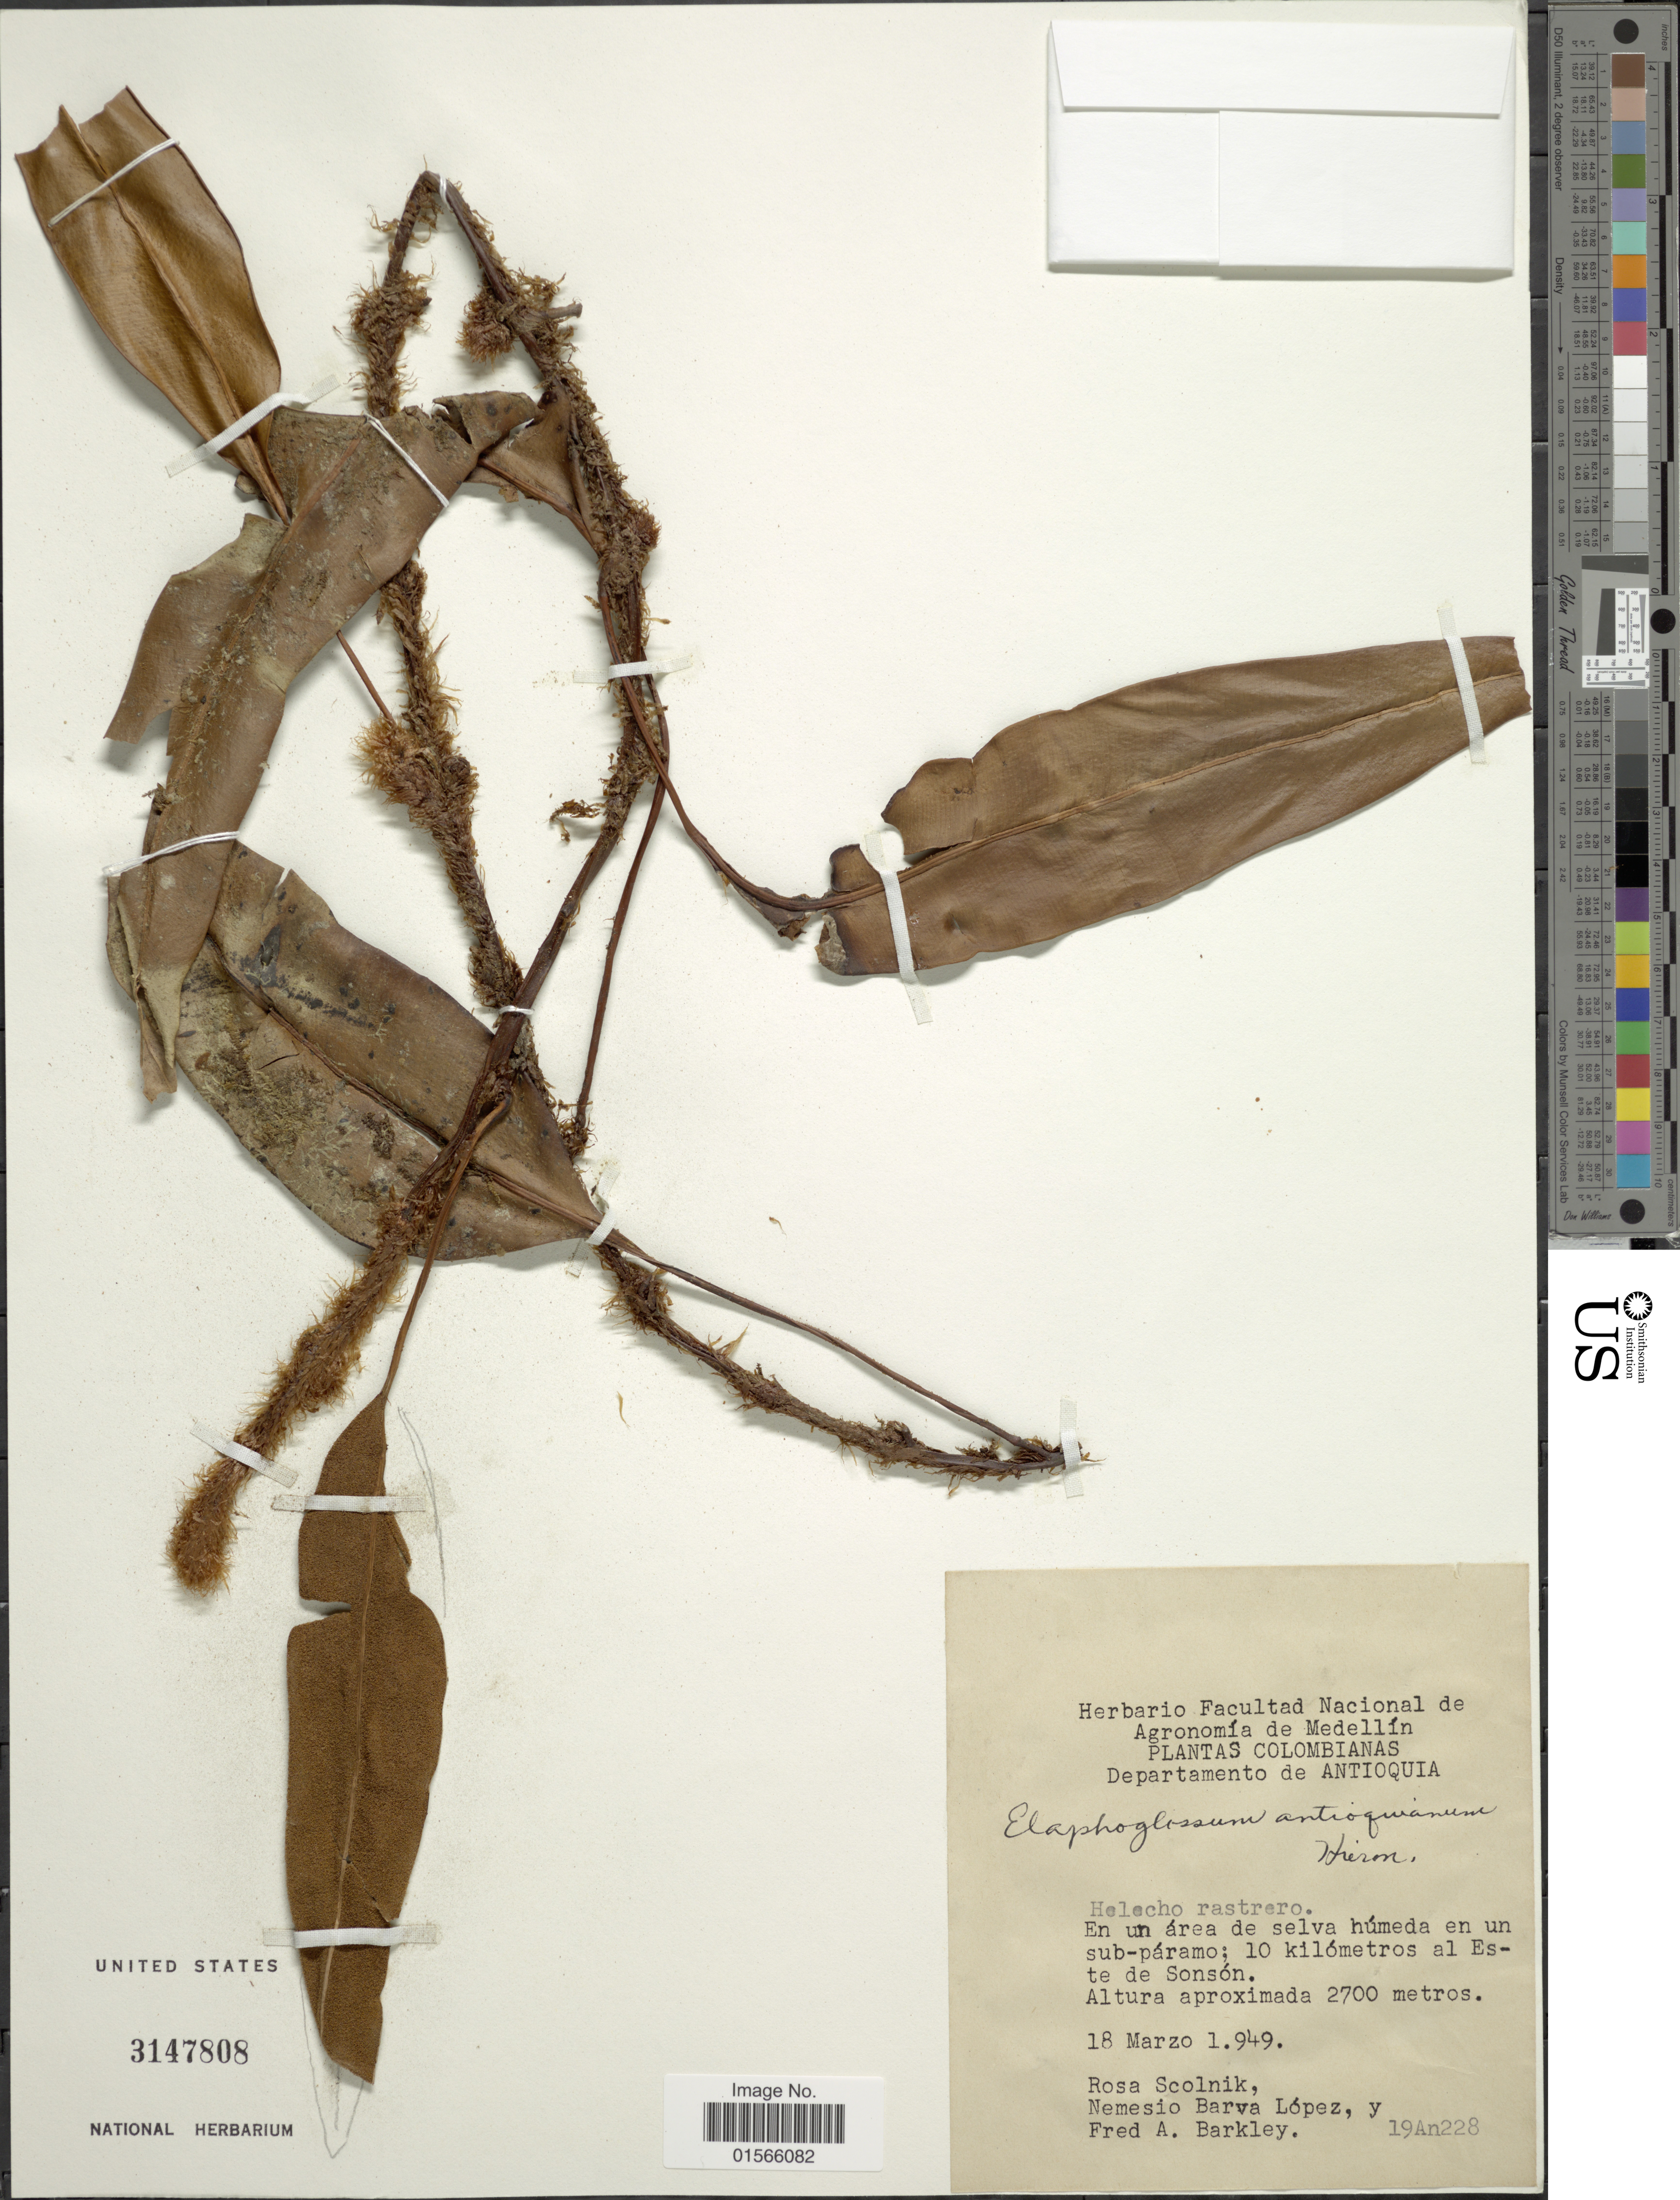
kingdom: Plantae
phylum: Tracheophyta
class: Polypodiopsida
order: Polypodiales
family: Dryopteridaceae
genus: Elaphoglossum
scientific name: Elaphoglossum antioquianum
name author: Hieron.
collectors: R. Scolnik, N. Lopez & F. A. Barkley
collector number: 19An228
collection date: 1949-03-18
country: Colombia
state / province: Antioquia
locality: Departamento de Antioquia, En un área de selva húmeda en un sub-páramo; 10 kilómetros al Este de Sonsón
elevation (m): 2700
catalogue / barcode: US 3147808